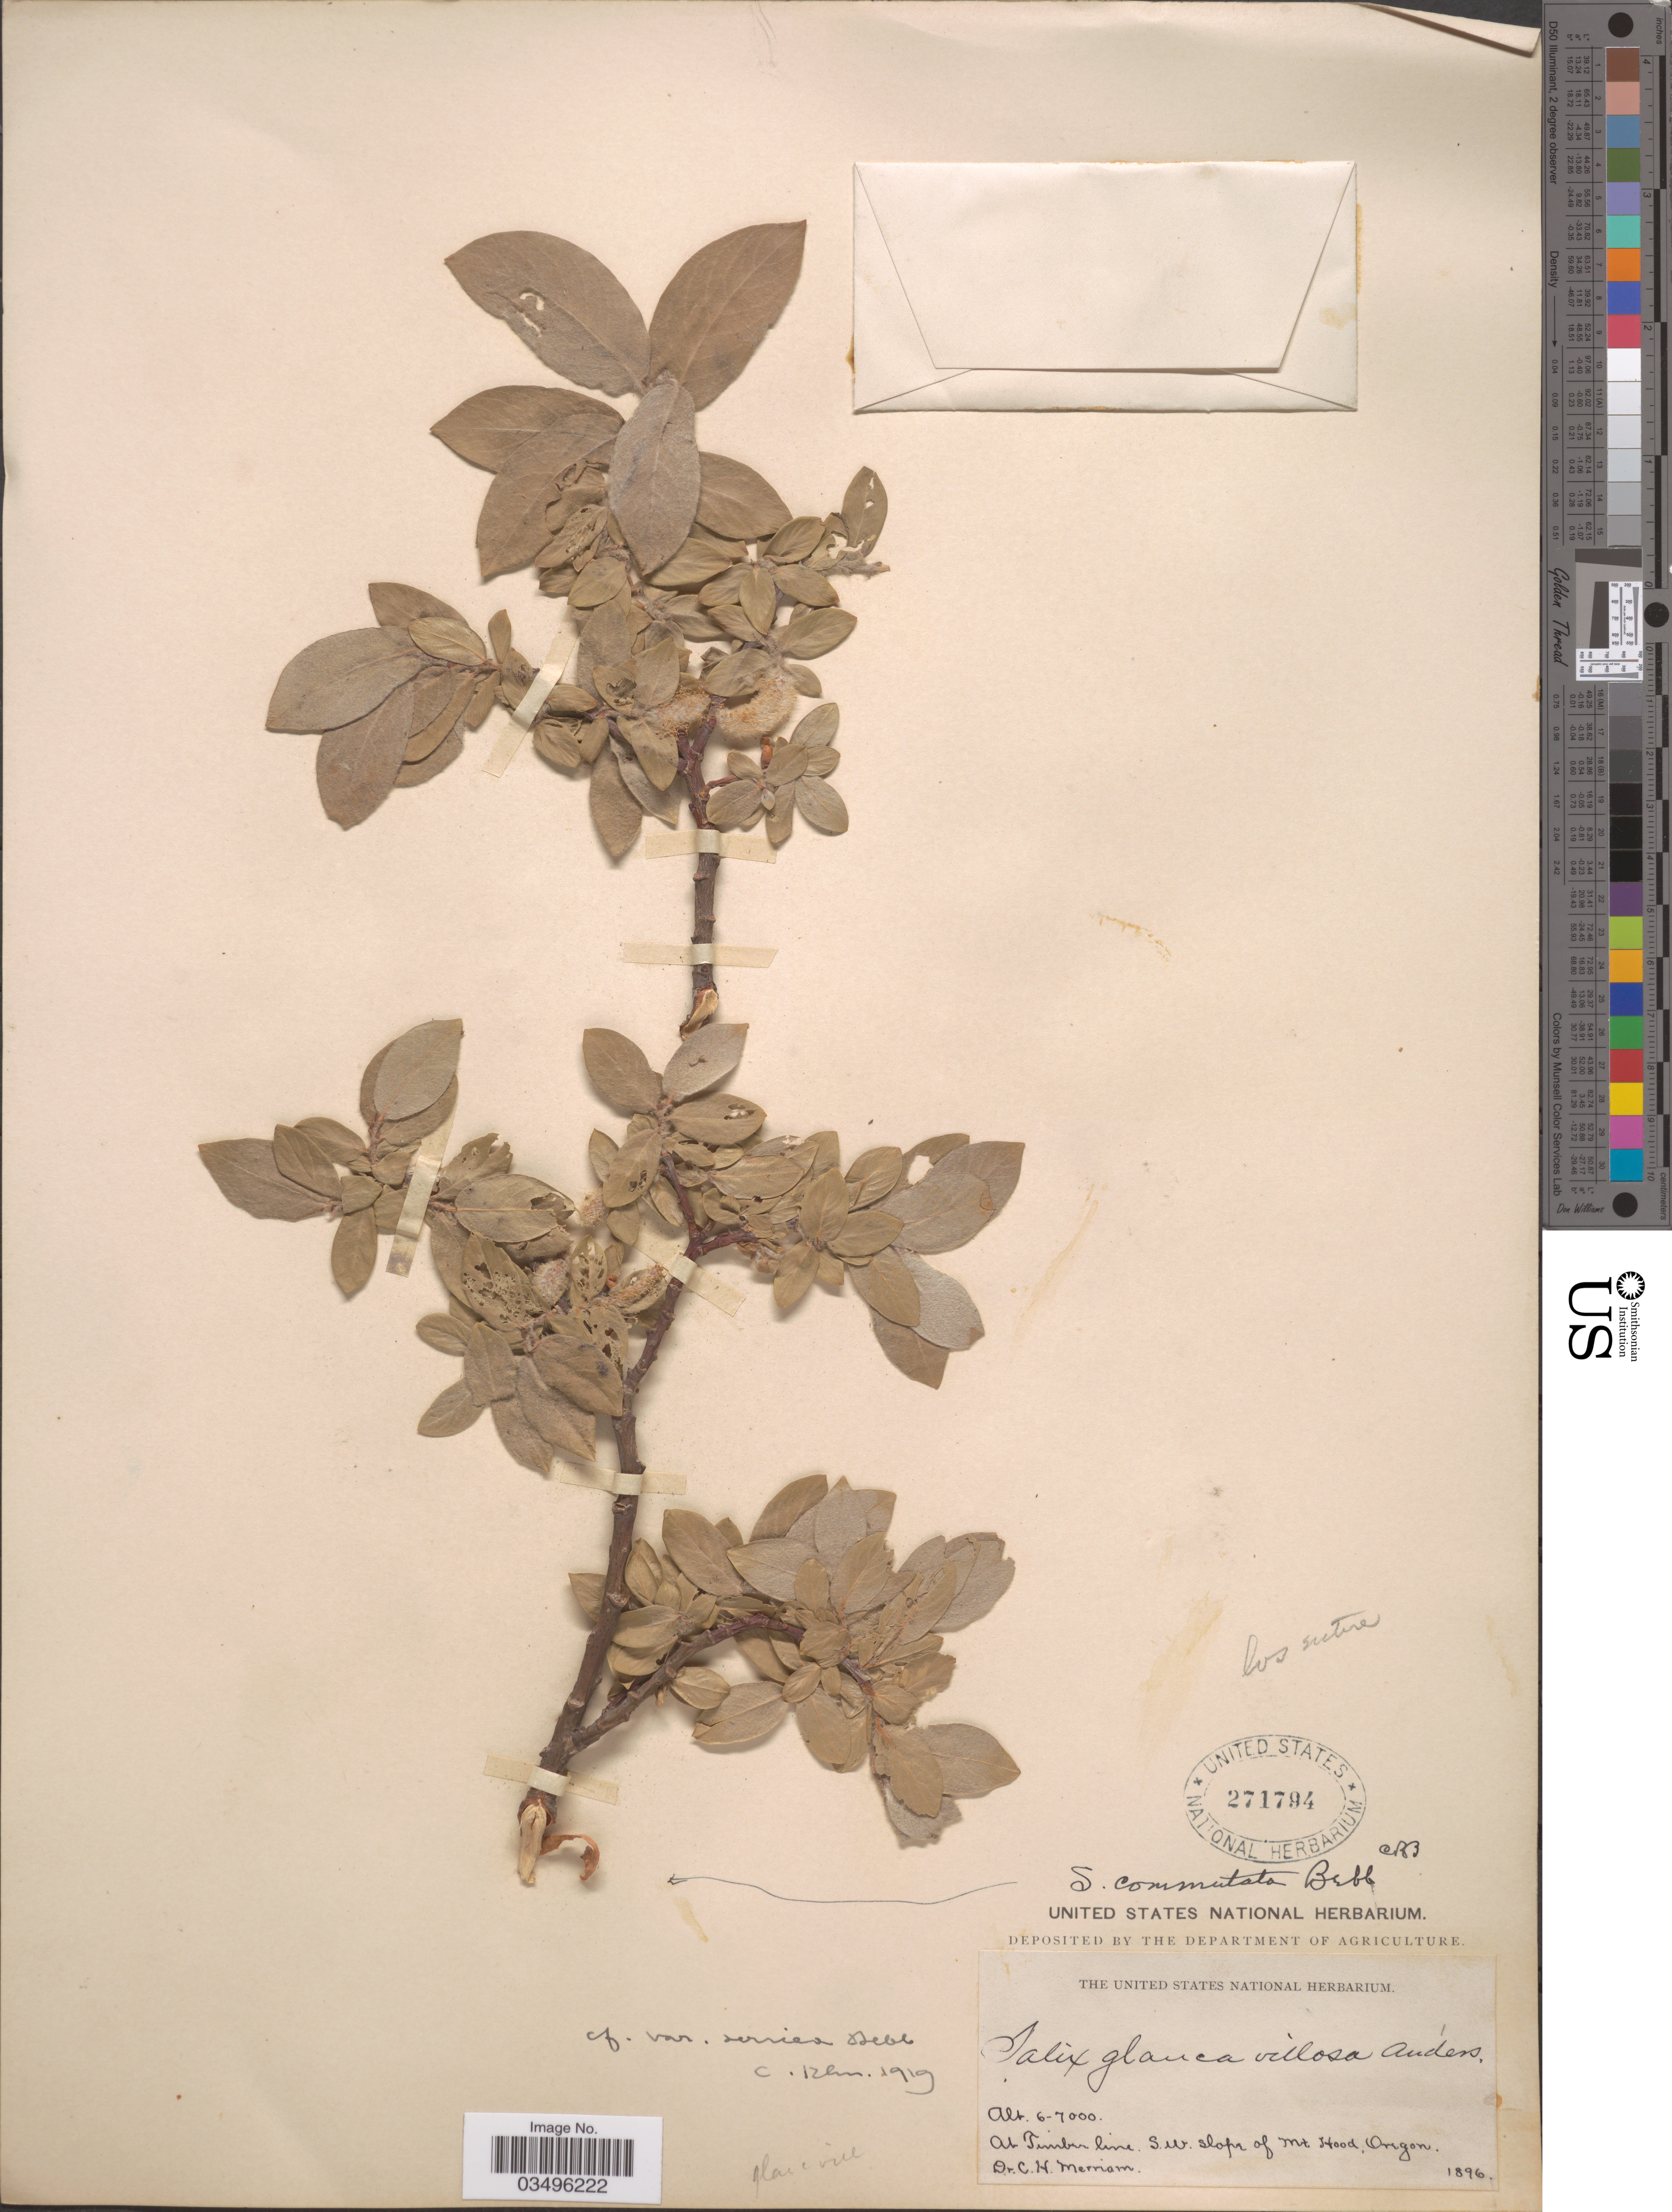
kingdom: Plantae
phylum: Tracheophyta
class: Magnoliopsida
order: Malpighiales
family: Salicaceae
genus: Salix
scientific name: Salix commutata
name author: Bebb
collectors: C. Merriam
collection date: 1896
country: United States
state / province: Oregon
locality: At Timber line. S.W. slope of Mt. Hood.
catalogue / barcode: US 271794